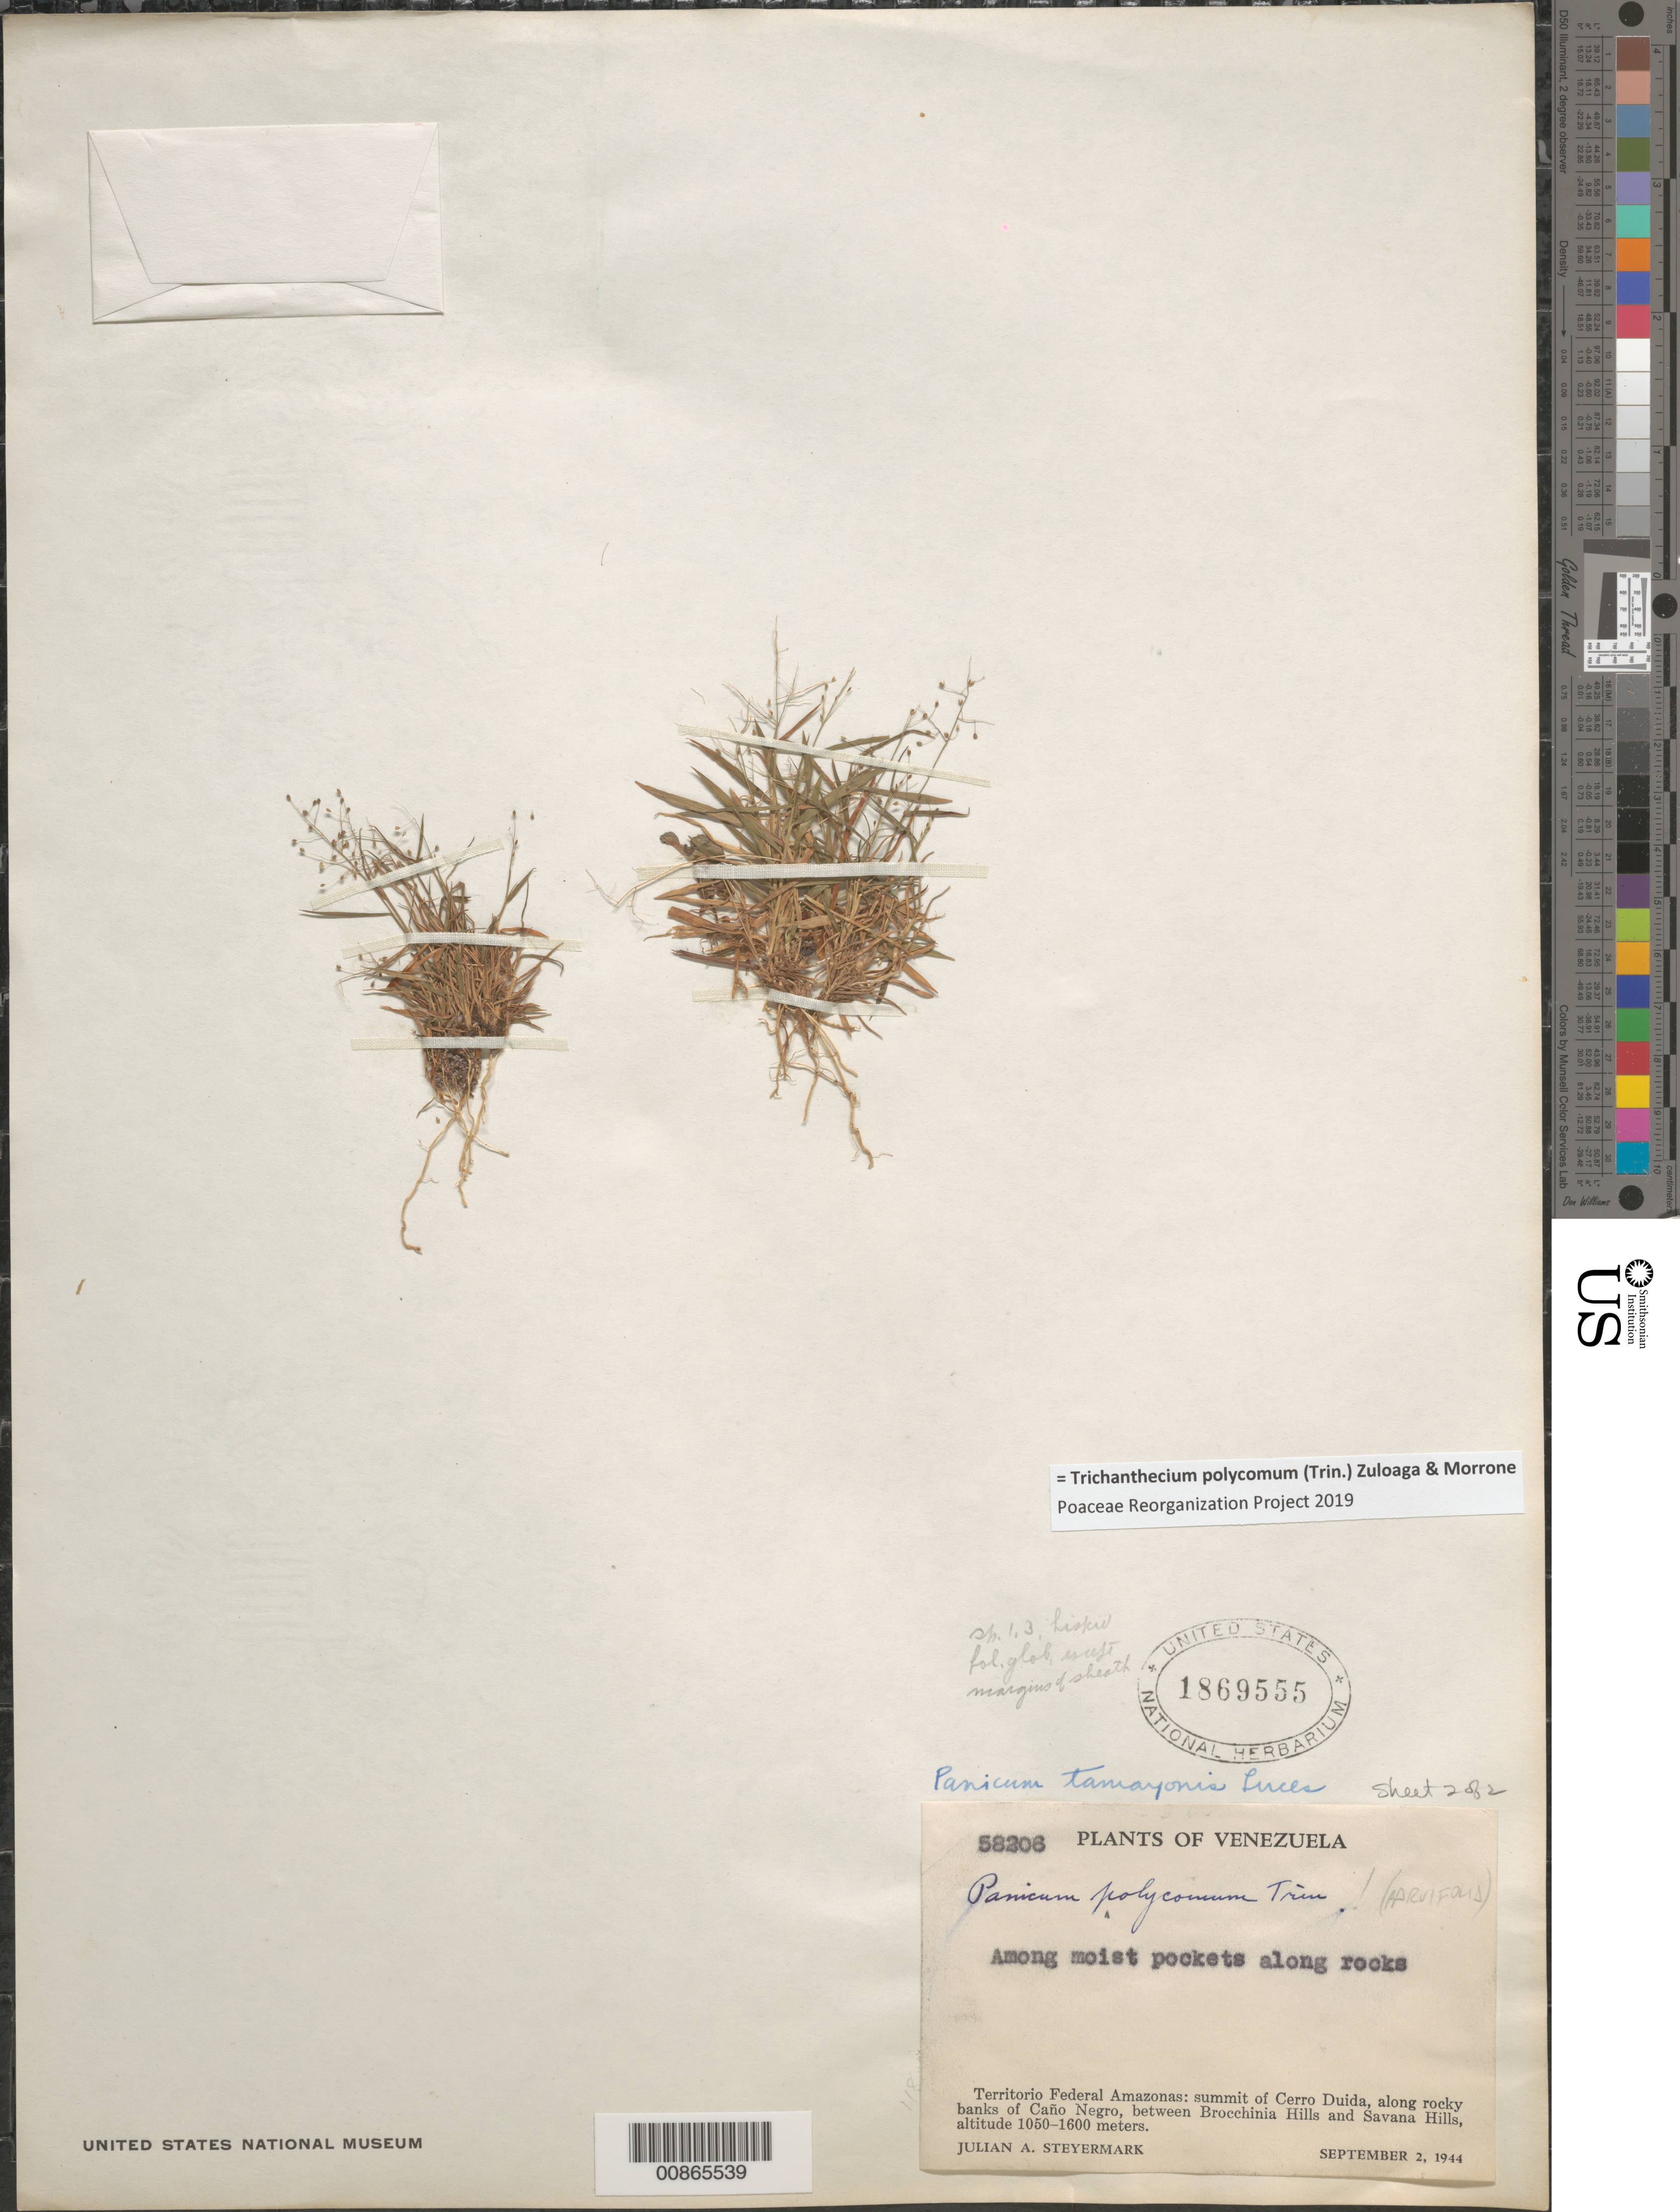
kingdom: Plantae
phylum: Tracheophyta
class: Liliopsida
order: Poales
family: Poaceae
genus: Trichanthecium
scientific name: Trichanthecium polycomum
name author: (Trin.) Zuloaga & Morrone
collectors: J. Steyermark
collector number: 58206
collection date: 1944-09-02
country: Venezuela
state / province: Amazonas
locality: Territorio Federal Amazonas: summit of Cerro Duida, along rocky banks of Caño Negro, between Brocchinia Hills and Savana Hills.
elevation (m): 1050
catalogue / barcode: US 1869555